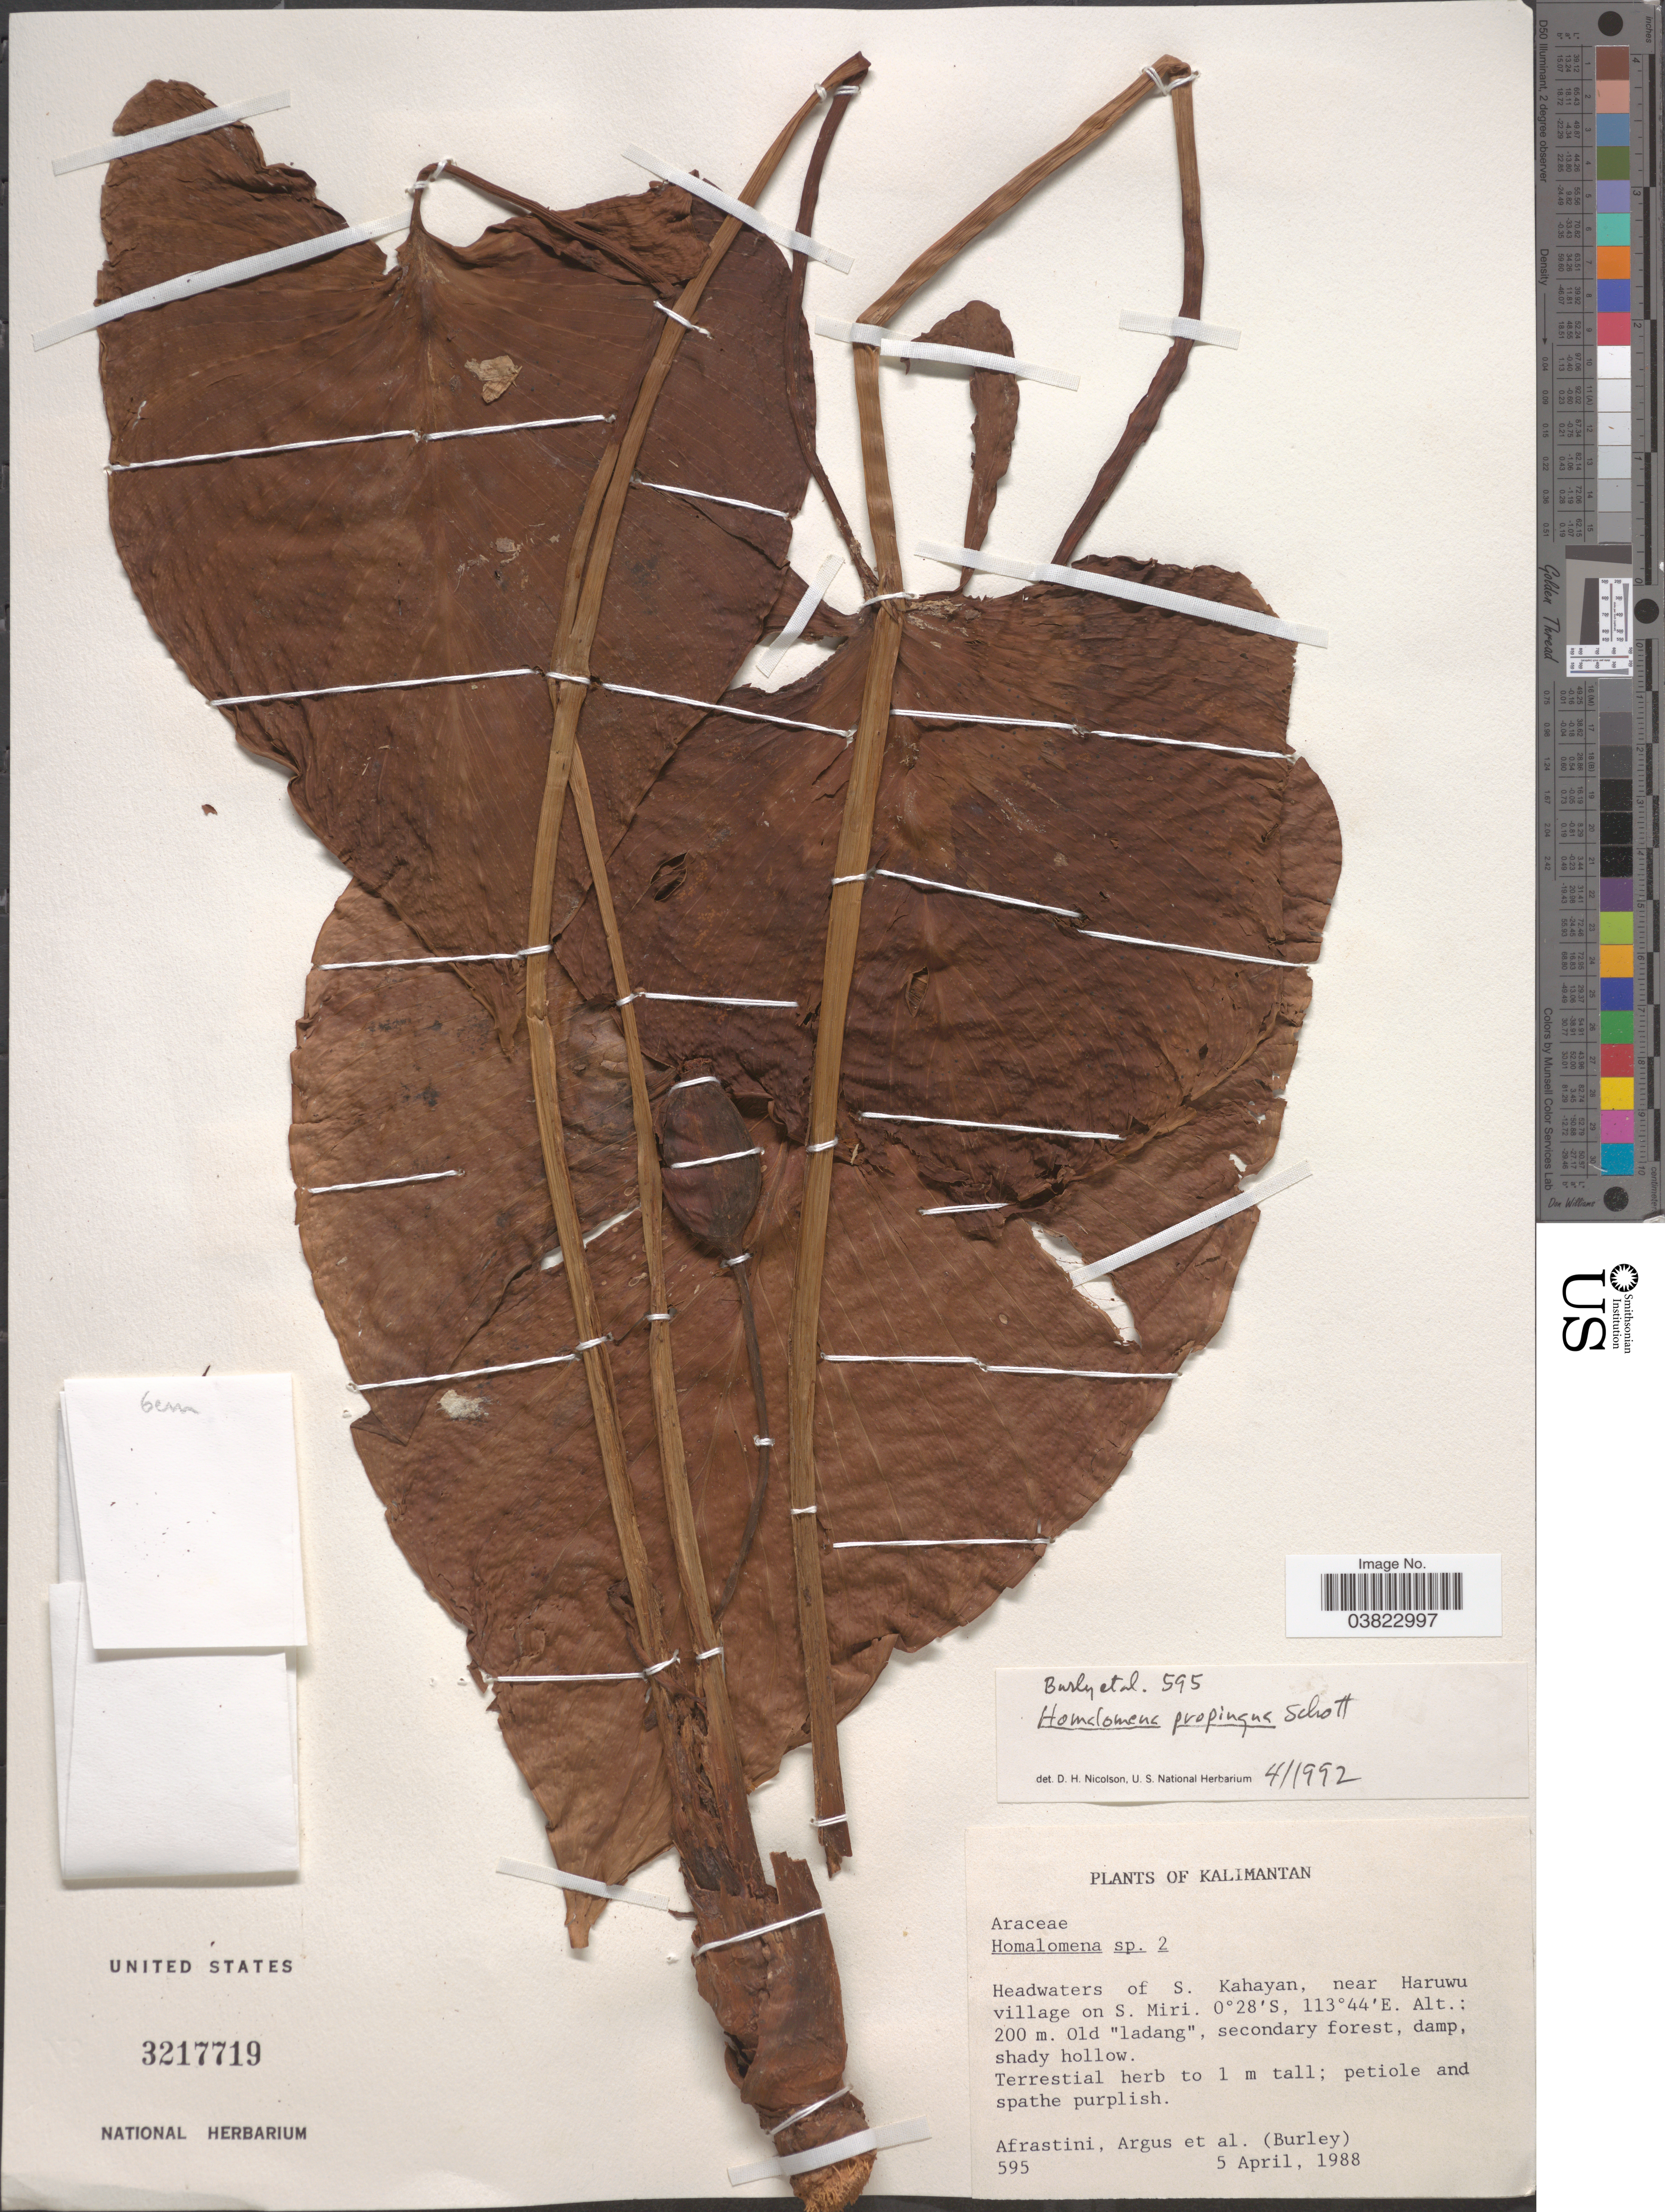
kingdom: Plantae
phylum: Tracheophyta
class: Liliopsida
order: Alismatales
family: Araceae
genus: Homalomena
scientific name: Homalomena propinqua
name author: Schott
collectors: Afrastini, -. Argus, Burley & et al.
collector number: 595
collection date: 1988-04-05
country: Indonesia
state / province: Kalimantan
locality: Headwaters of S. Kahayan, near Haruwu village on S. Miri.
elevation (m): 200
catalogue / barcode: US 3217719